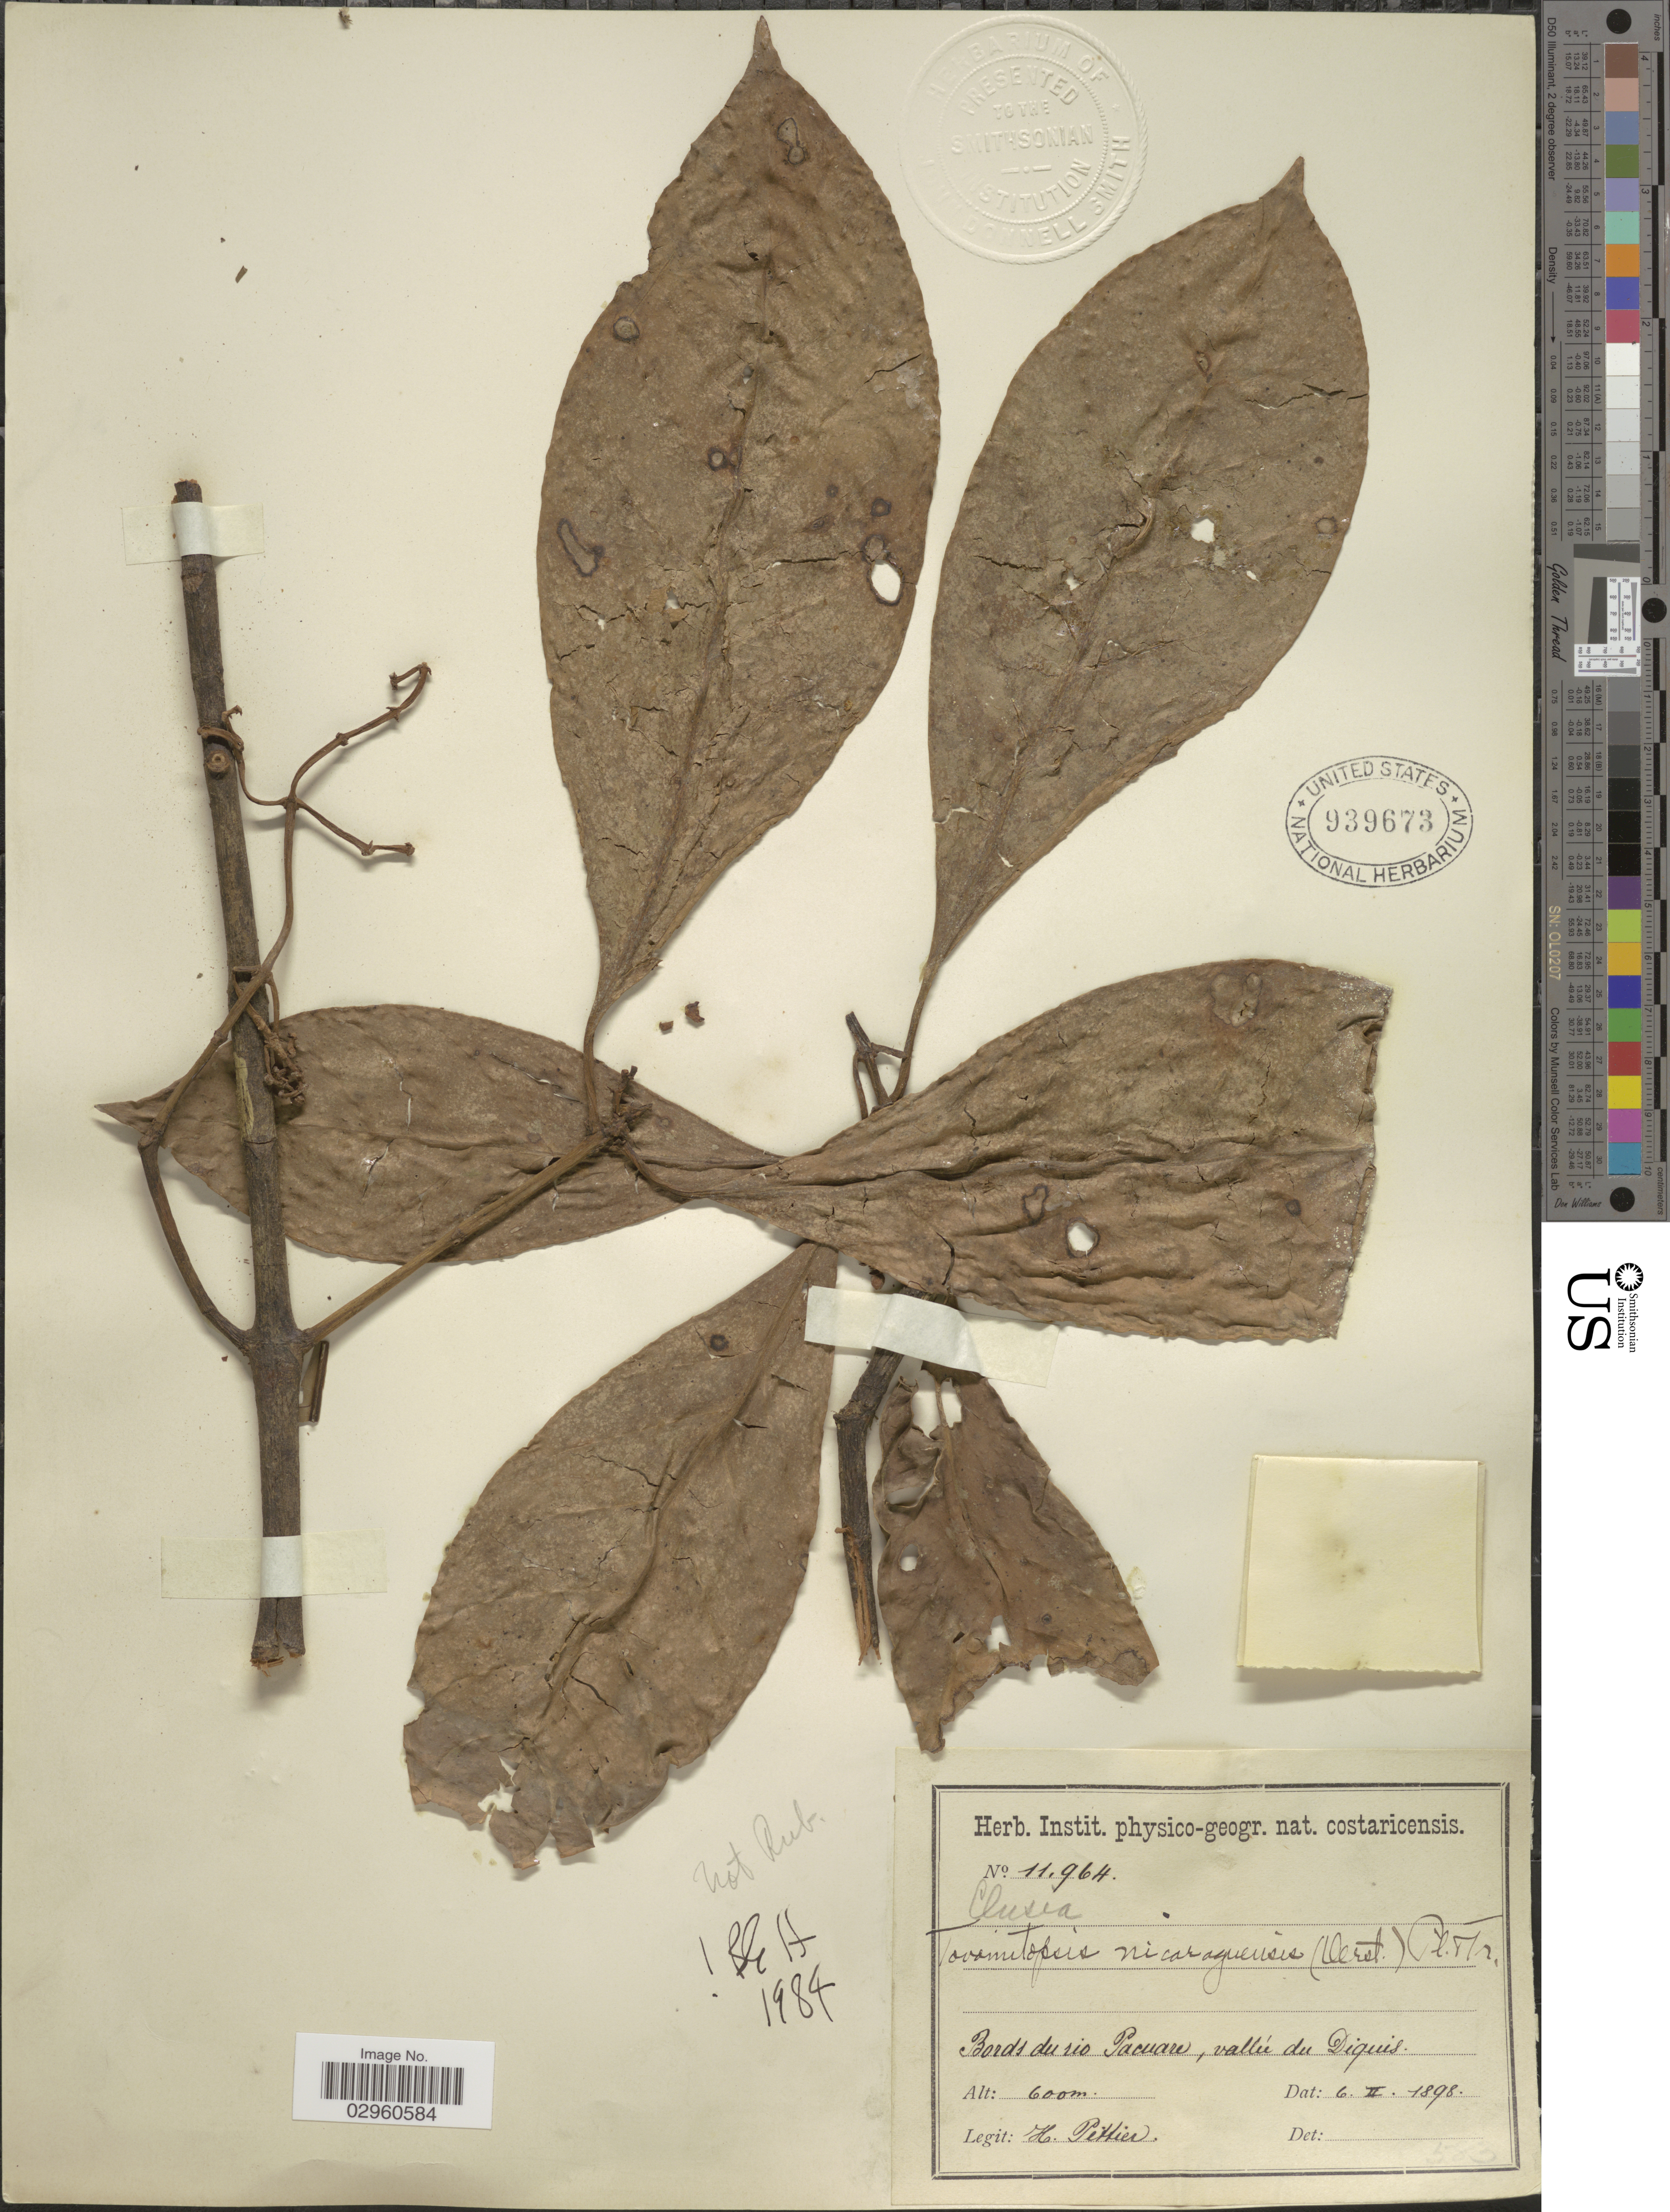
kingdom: Plantae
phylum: Tracheophyta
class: Magnoliopsida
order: Malpighiales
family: Clusiaceae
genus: Chrysochlamys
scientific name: Chrysochlamys nicaraguensis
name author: (Oerst. et al.) Hemsl.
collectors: H. F. Pittier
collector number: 11964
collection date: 1898-02-06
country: Costa Rica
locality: Bords du rio Pacuare, vallée du Diquis.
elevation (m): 600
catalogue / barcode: US 939673